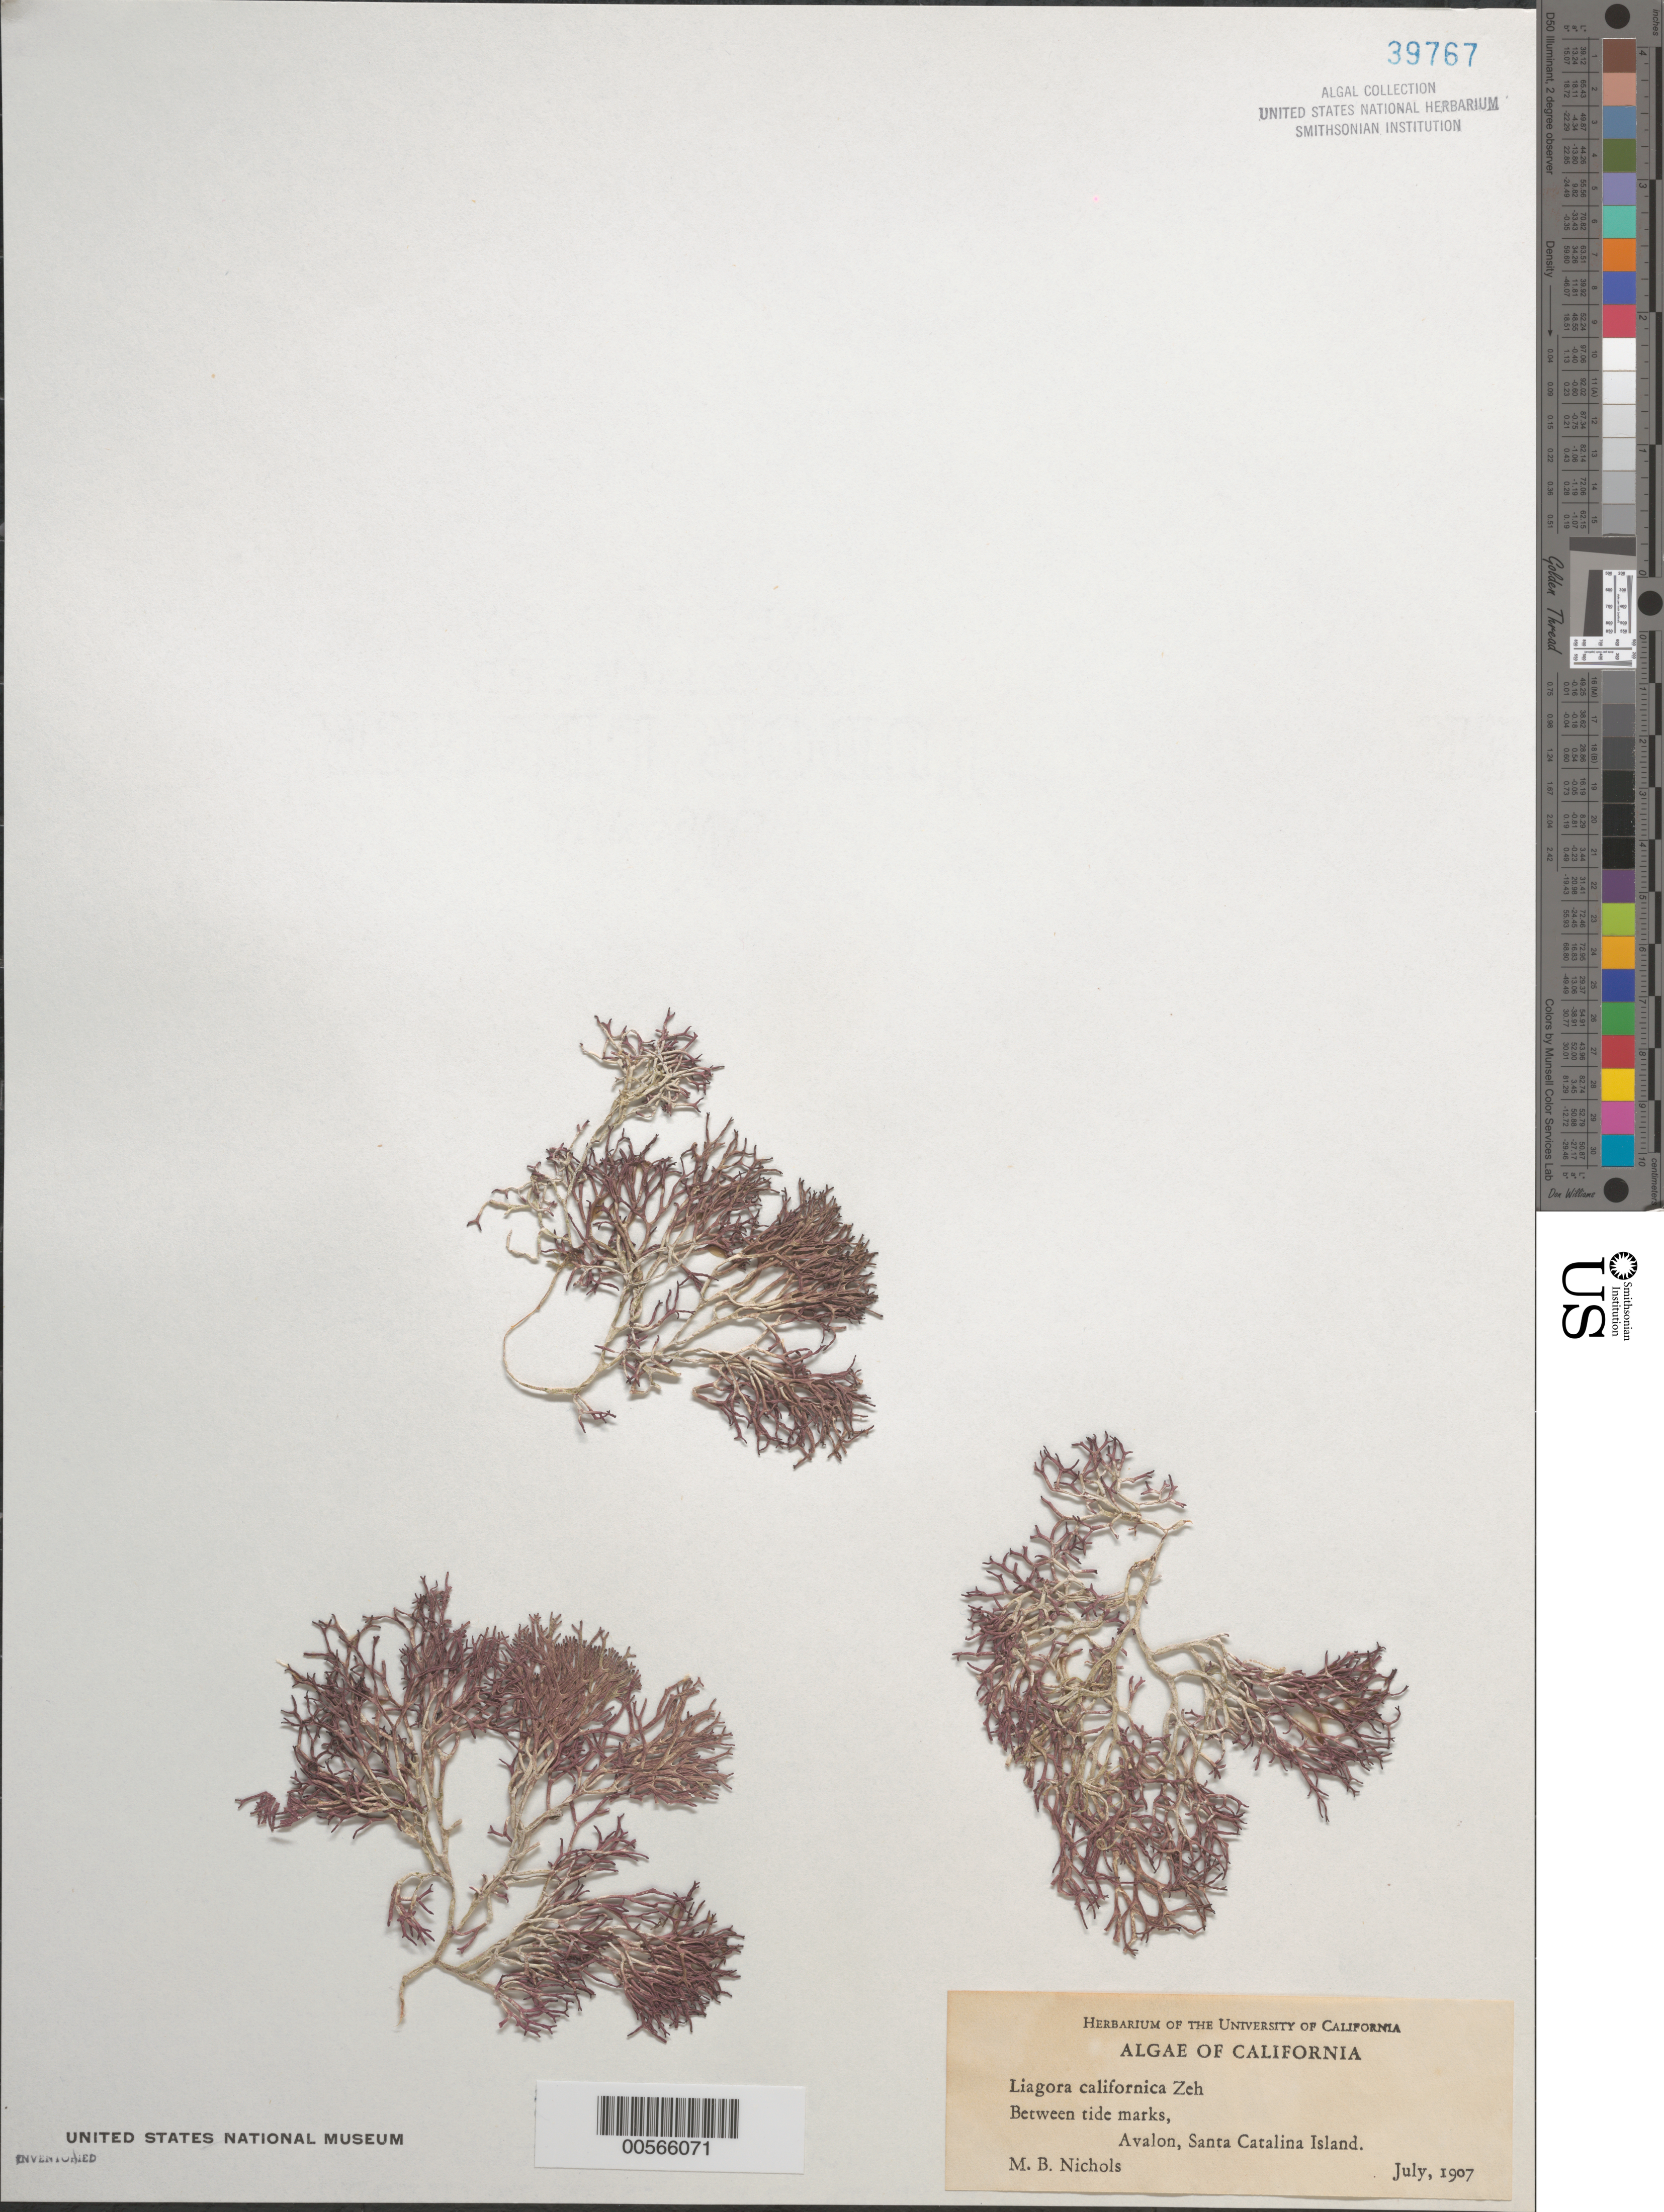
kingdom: Plantae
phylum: Rhodophyta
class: Florideophyceae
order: Nemaliales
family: Liagoraceae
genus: Liagora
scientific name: Liagora californica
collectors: M. Nichols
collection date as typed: Jul 1907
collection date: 1907-07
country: United States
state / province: California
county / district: Los Angeles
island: Santa Catalina Island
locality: Avalon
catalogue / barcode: US 39767